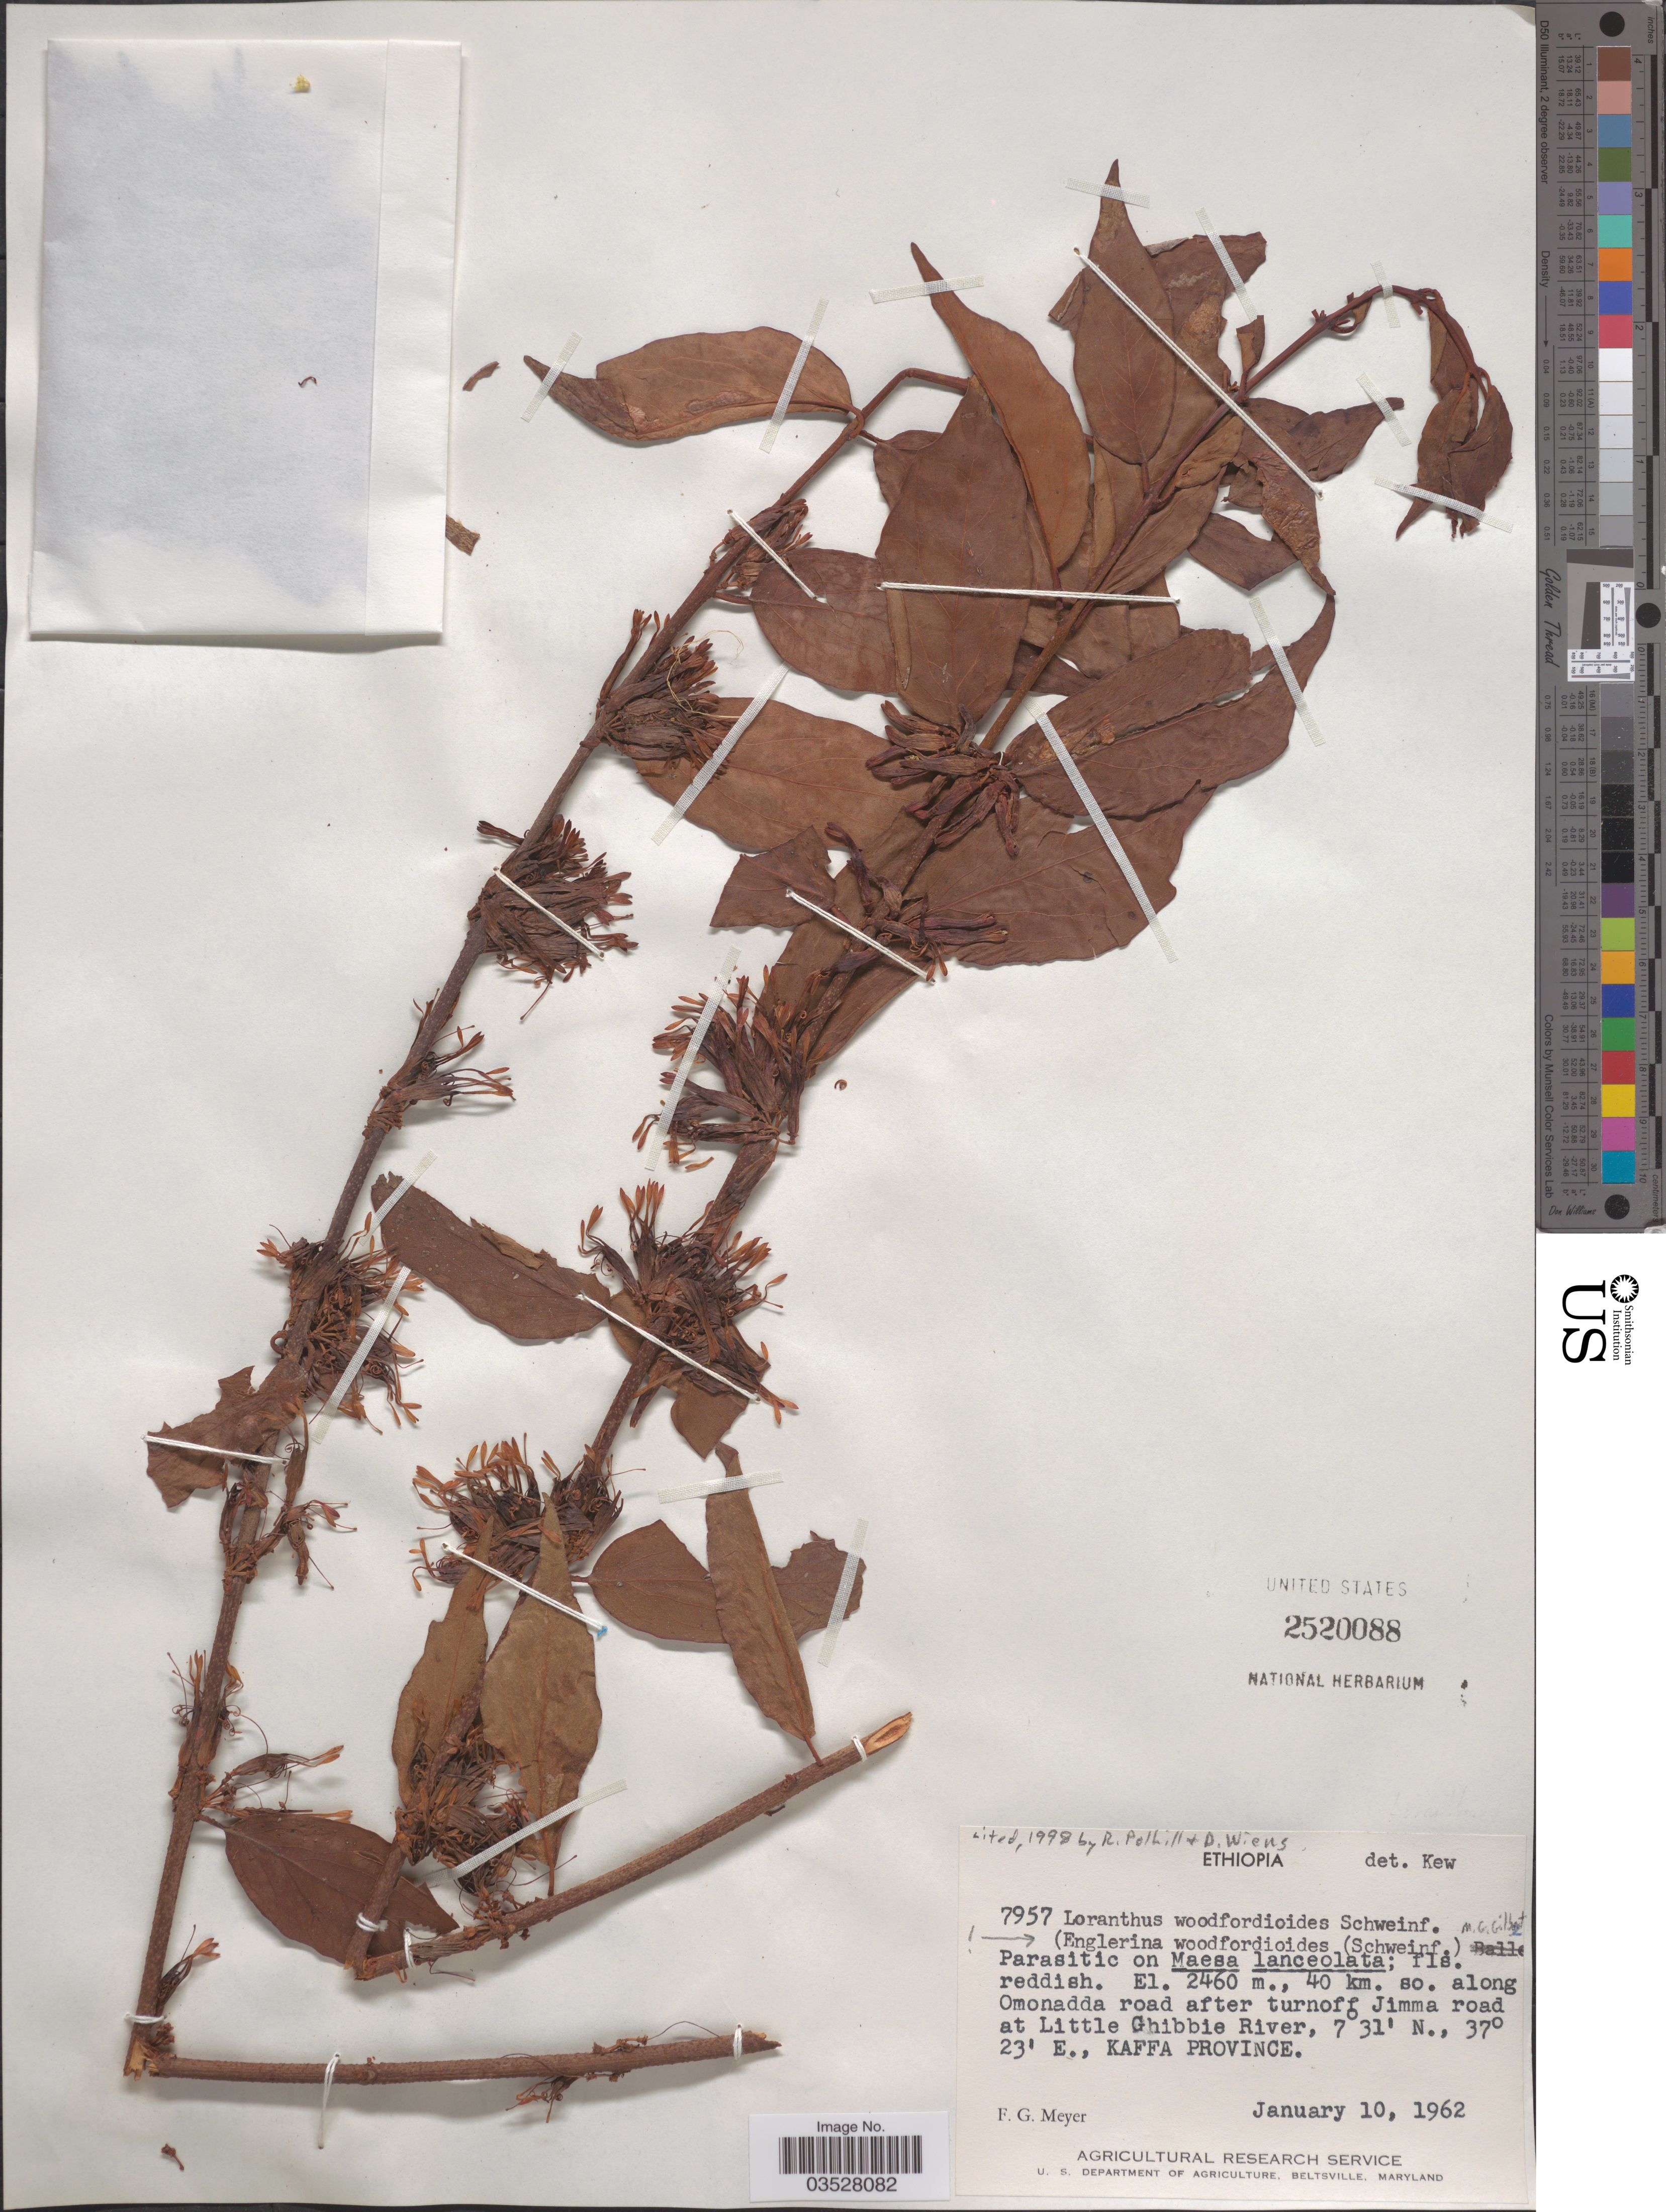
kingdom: Plantae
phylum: Tracheophyta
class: Magnoliopsida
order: Santalales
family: Loranthaceae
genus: Englerina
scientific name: Englerina woodfordioides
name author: Singler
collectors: F. G. Meyer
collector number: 7957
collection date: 1962-01-10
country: Ethiopia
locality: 40 km. so. along Omonadda road after turnoff Jimma road at Little Ghibbie River, Kaffa Province.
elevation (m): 2460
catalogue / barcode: US 2520088